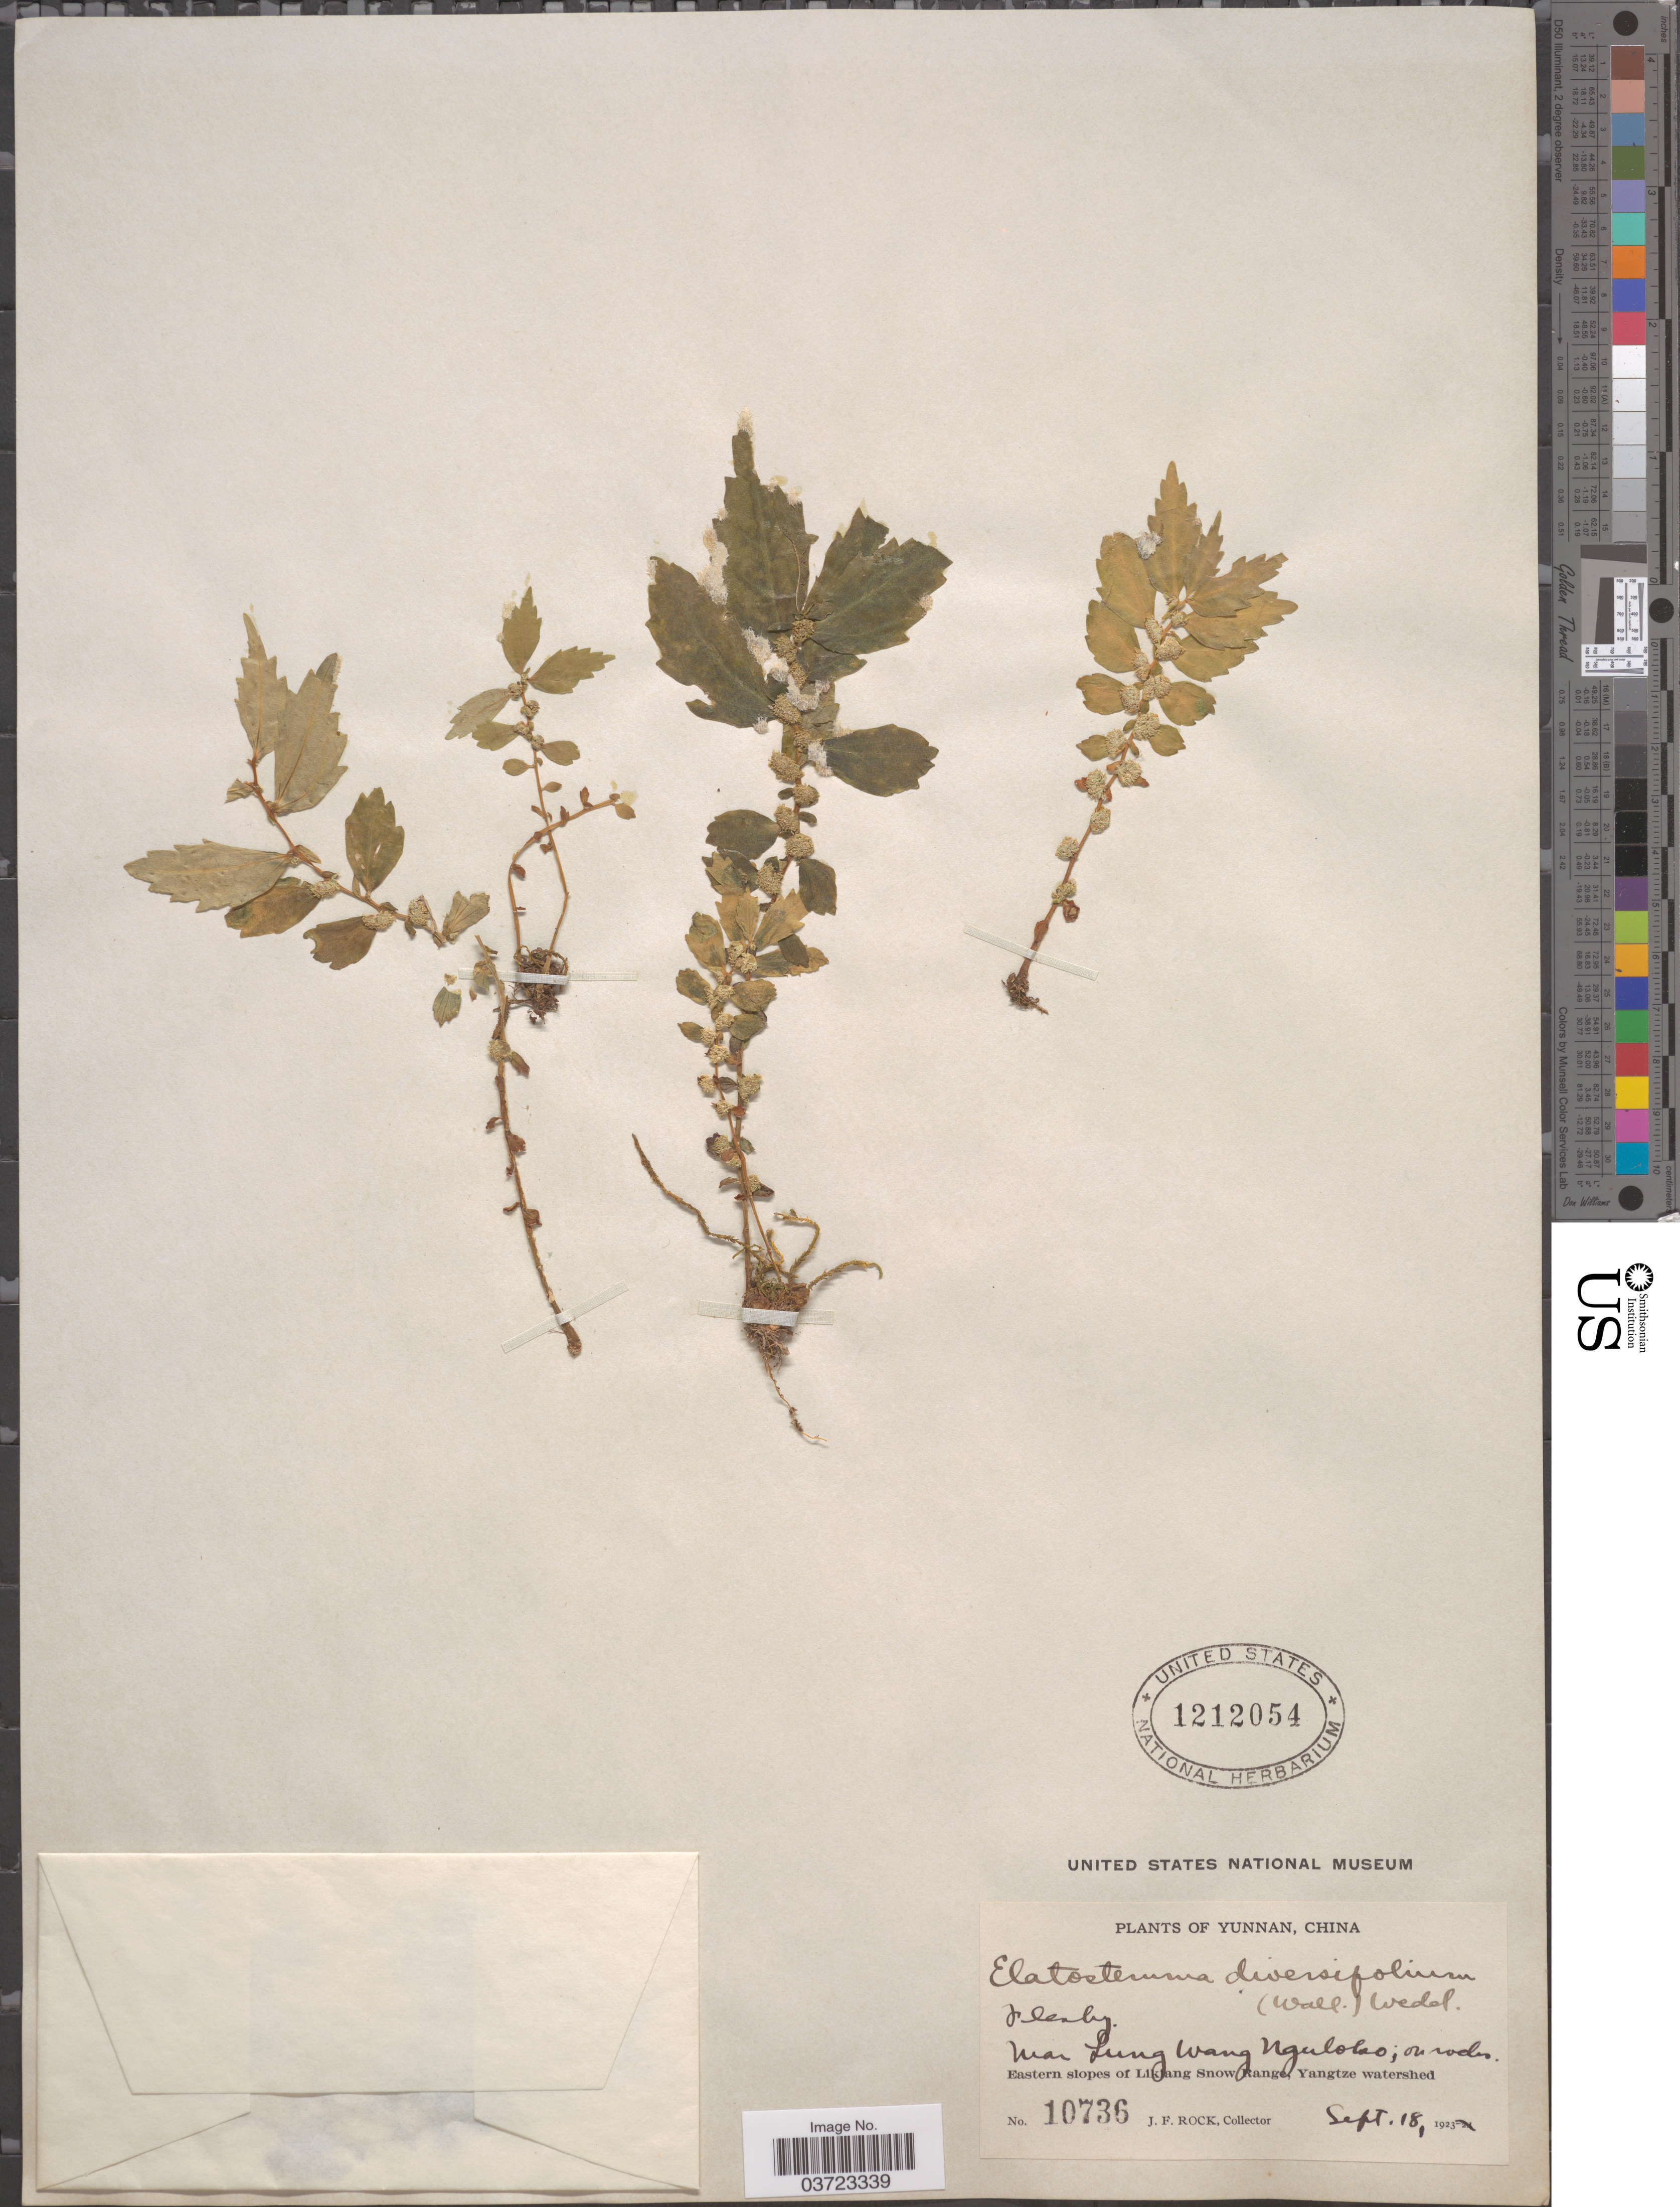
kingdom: Plantae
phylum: Tracheophyta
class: Magnoliopsida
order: Rosales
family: Urticaceae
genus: Elatostema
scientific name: Elatostema diversifolium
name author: Wedd.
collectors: J. Rock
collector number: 10736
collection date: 1923-09-18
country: China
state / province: Yunnan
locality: Mar Lung Wang Ngulolso. [interpreted] Eastern slopes of Likiang Snow Range, Yangtze watershed.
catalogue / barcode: US 1212054